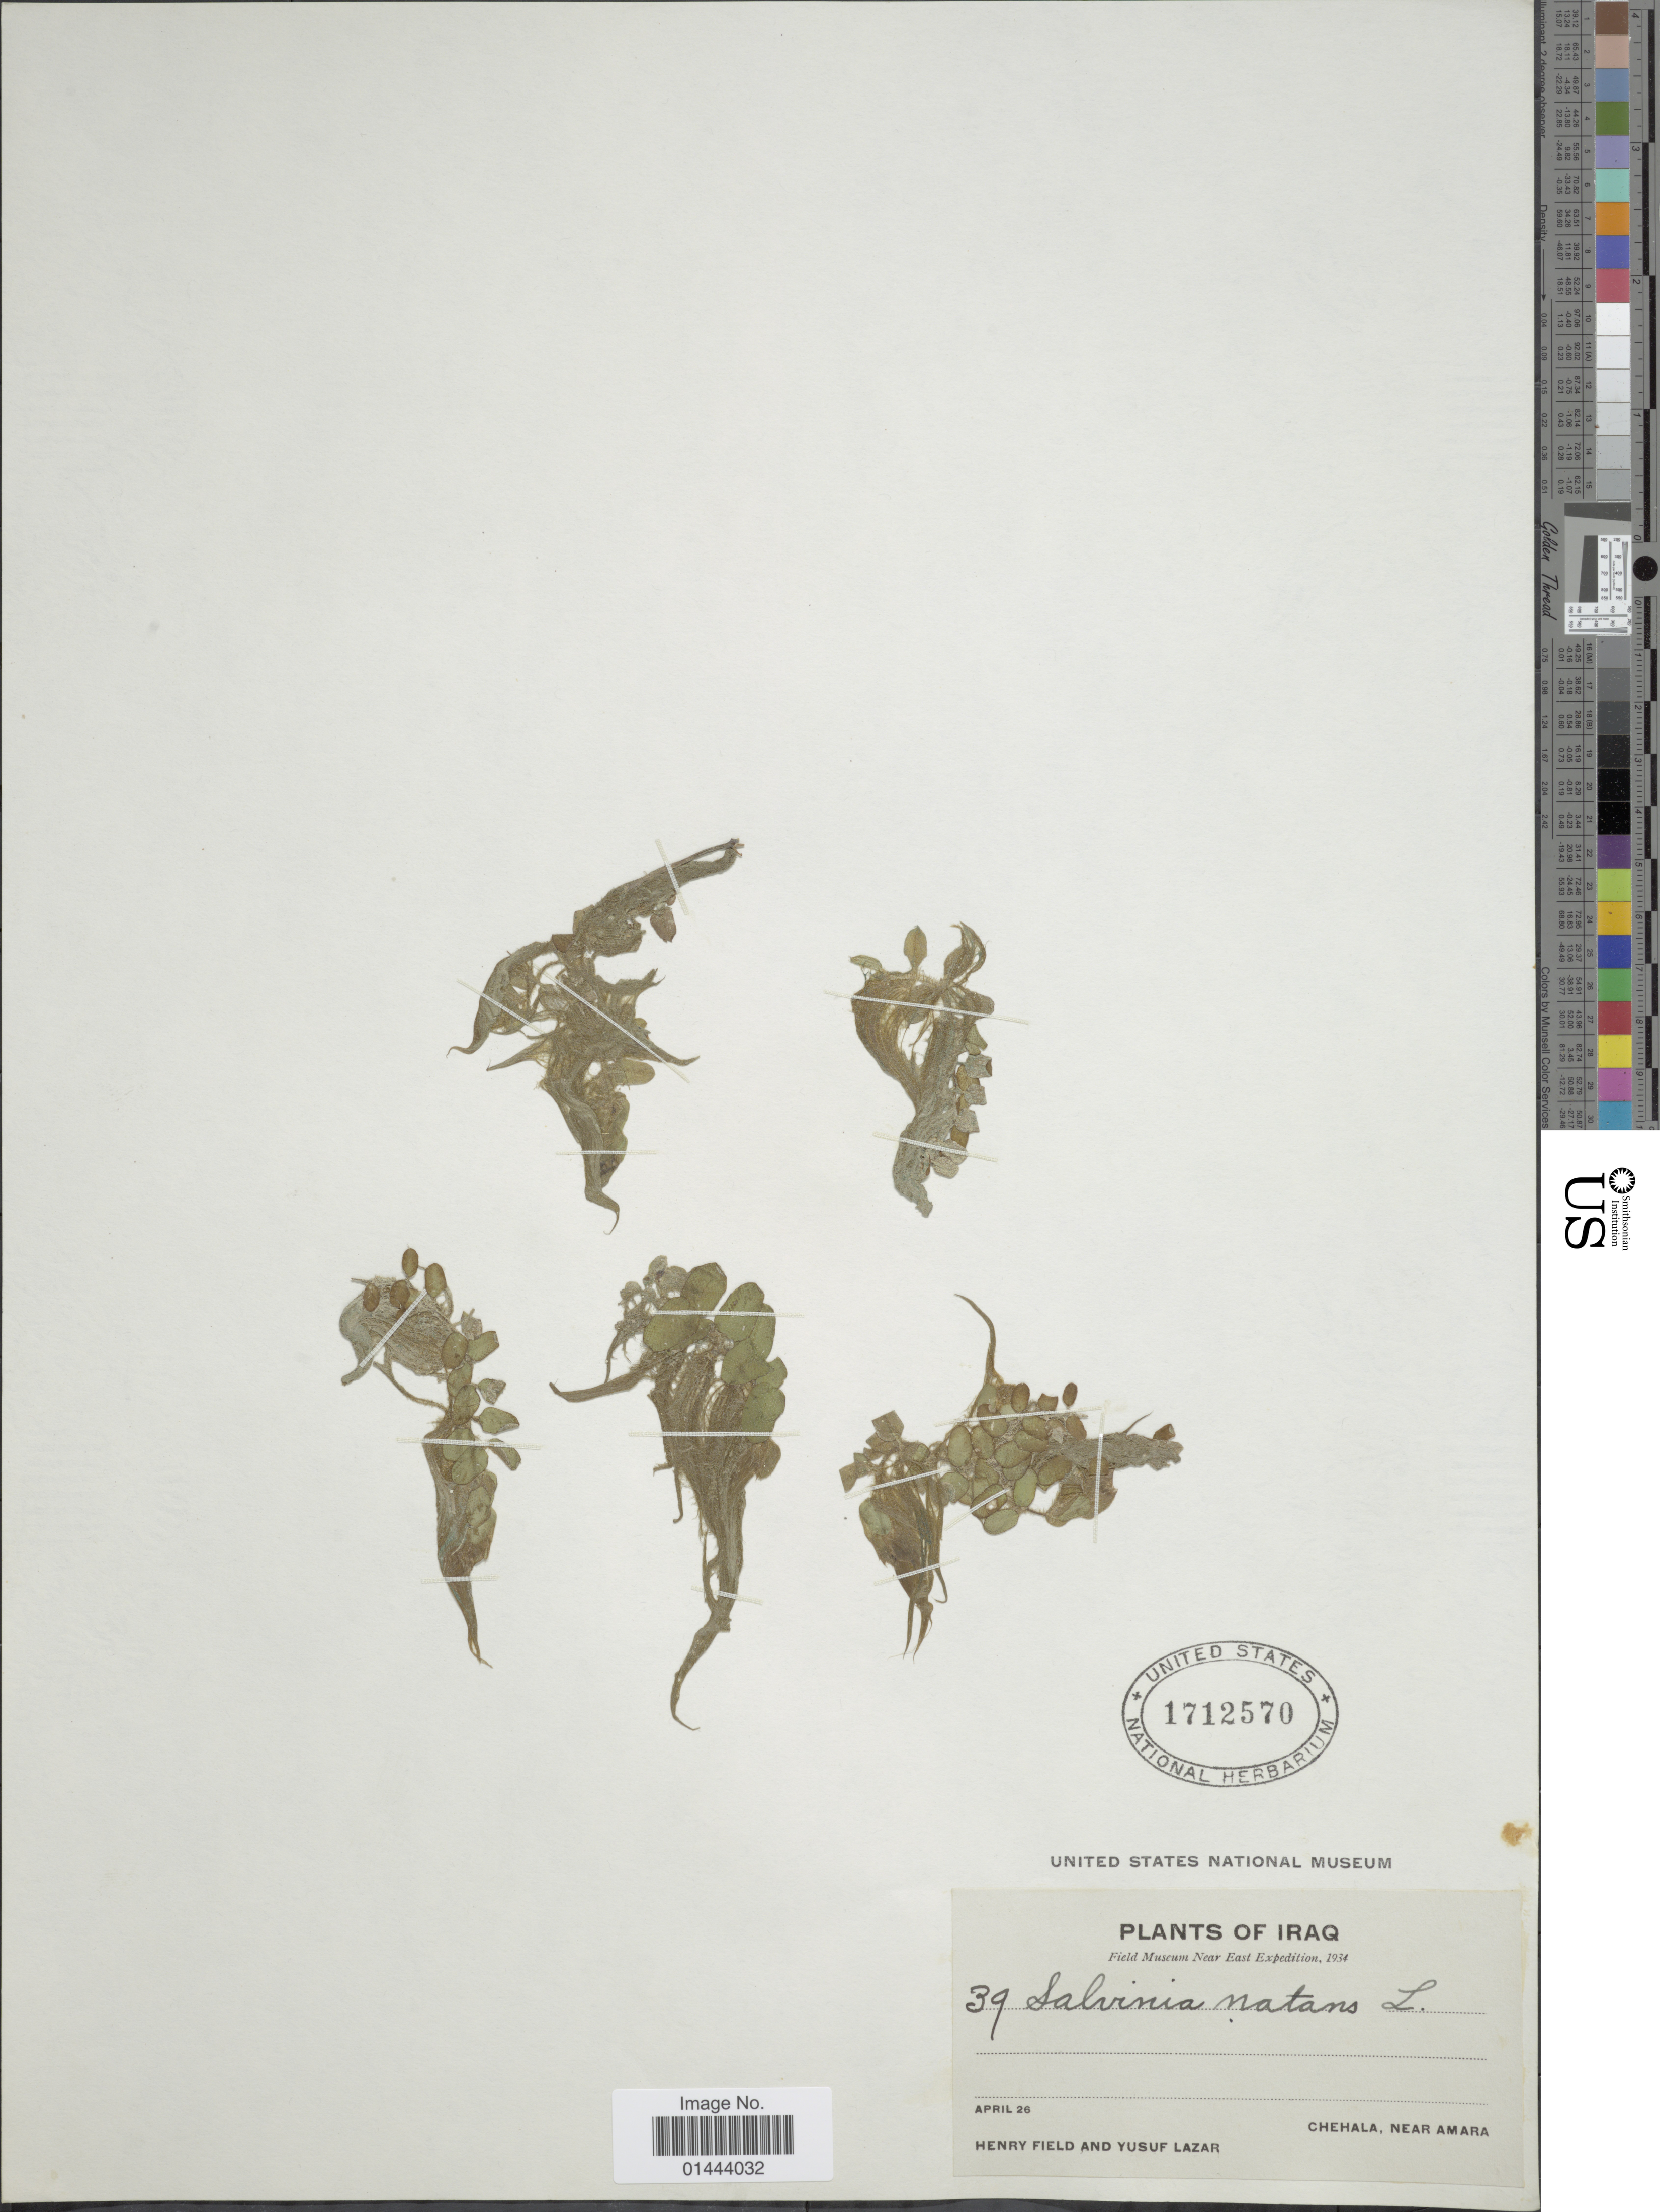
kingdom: Plantae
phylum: Tracheophyta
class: Polypodiopsida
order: Salviniales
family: Salviniaceae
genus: Salvinia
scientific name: Salvinia natans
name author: (L.) All.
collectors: H. Field & Y. Lazar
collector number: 39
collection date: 1934-04-26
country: Iraq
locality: Chehala, near Amara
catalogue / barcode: US 1712570